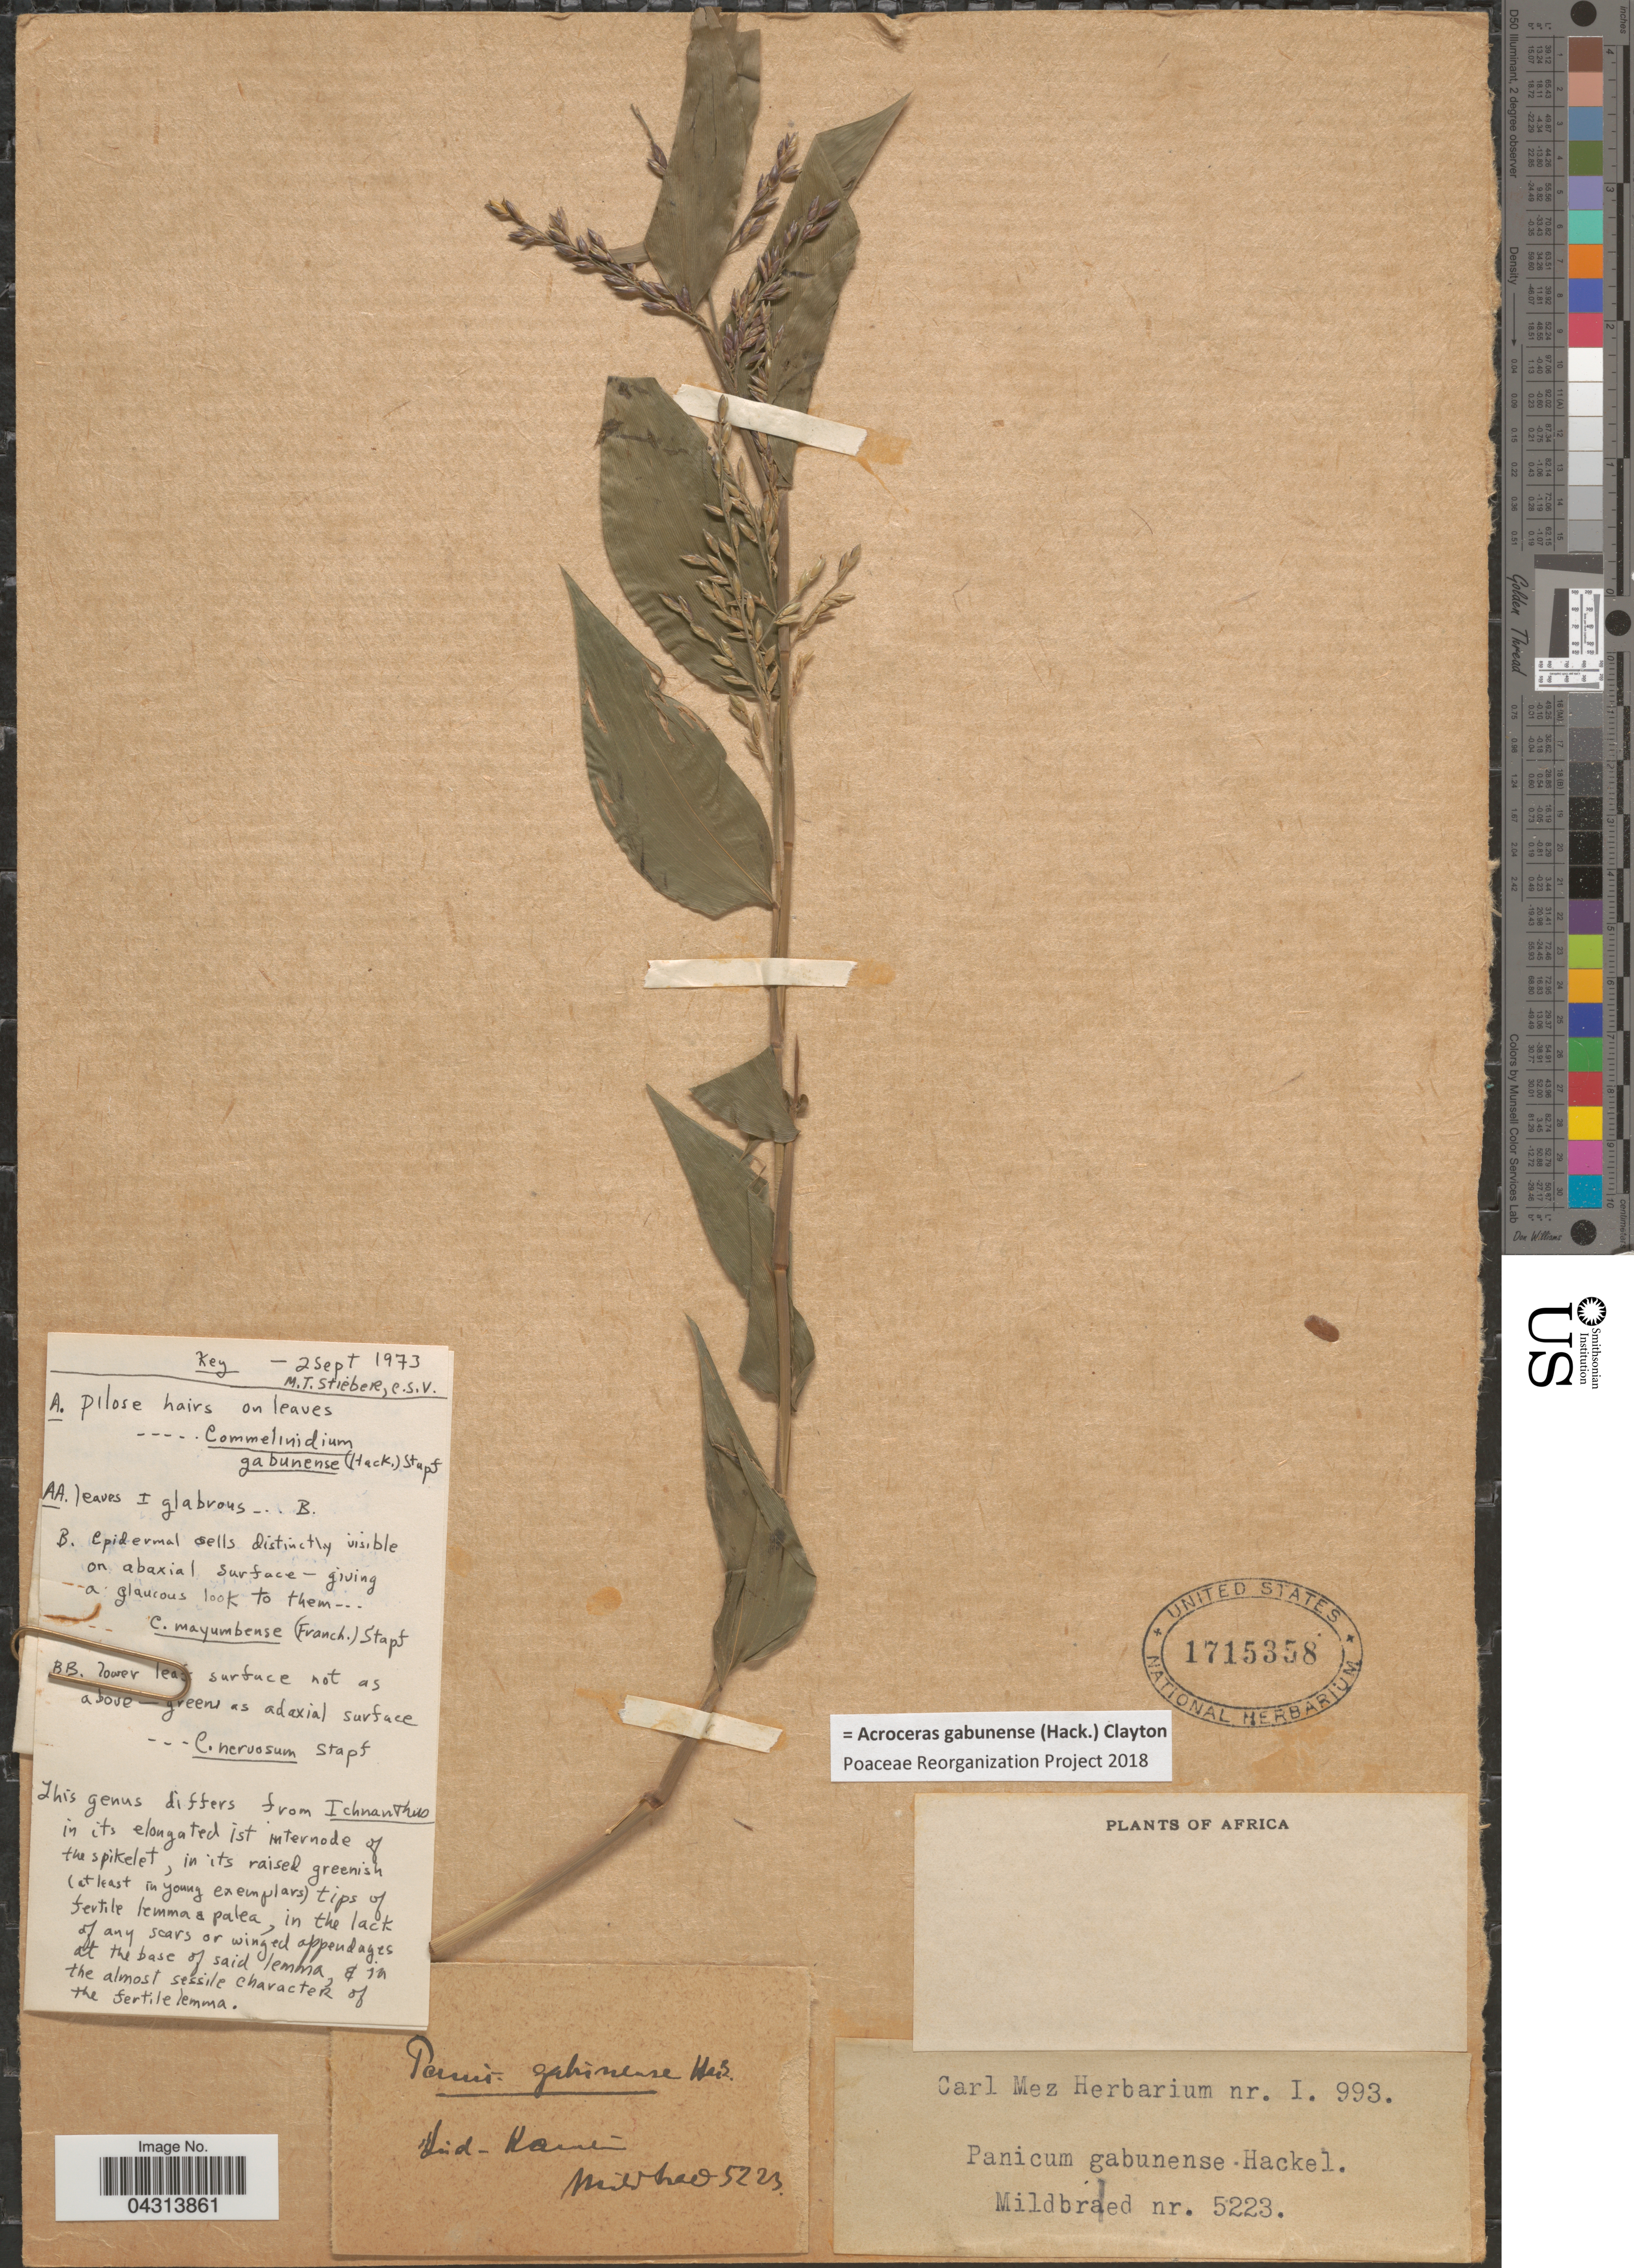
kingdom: Plantae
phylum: Tracheophyta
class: Liliopsida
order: Poales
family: Poaceae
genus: Acroceras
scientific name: Acroceras gabunense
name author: (Hack.) Clayton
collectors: Mildbraed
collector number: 5223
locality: Africa.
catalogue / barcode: US 1715358